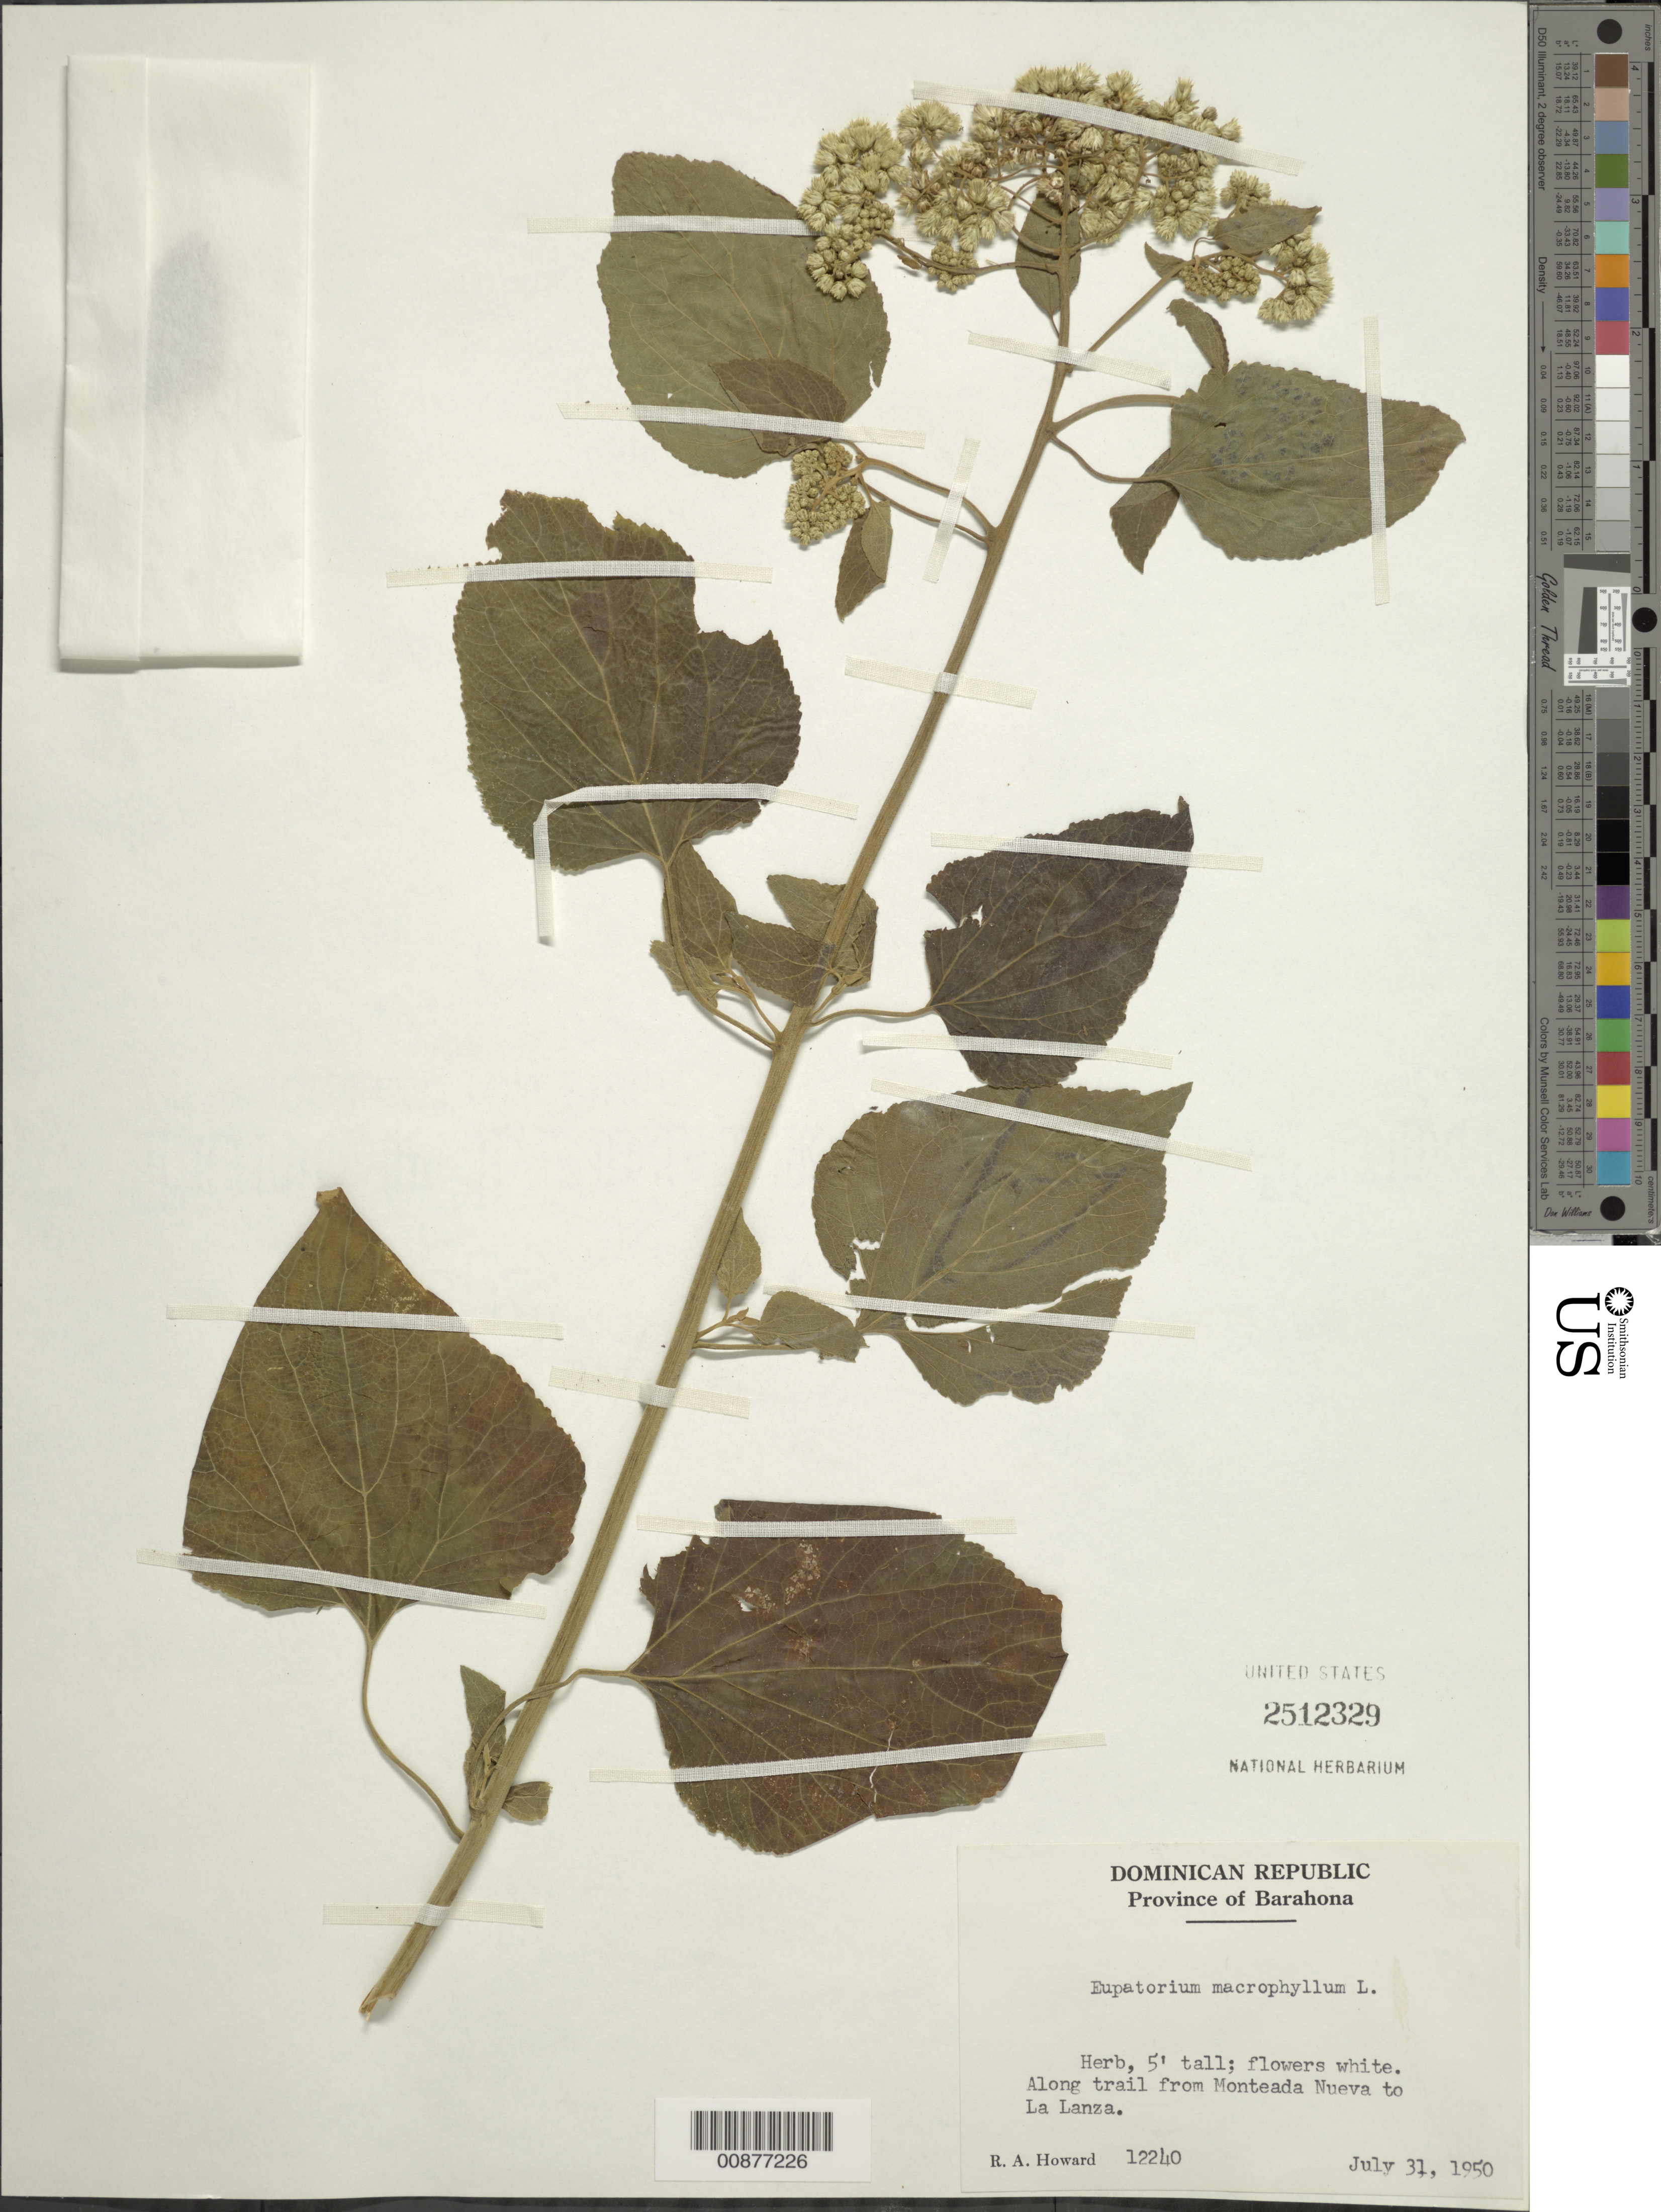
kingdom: Plantae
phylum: Tracheophyta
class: Magnoliopsida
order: Asterales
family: Asteraceae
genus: Hebeclinium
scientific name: Hebeclinium macrophyllum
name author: (L.) DC.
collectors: R. A. Howard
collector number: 12240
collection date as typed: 31 Jul 1950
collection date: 1950-07-31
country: Dominican Republic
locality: Trail from Monteada Nueva to La Lanza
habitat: Along trail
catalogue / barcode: US 2512329